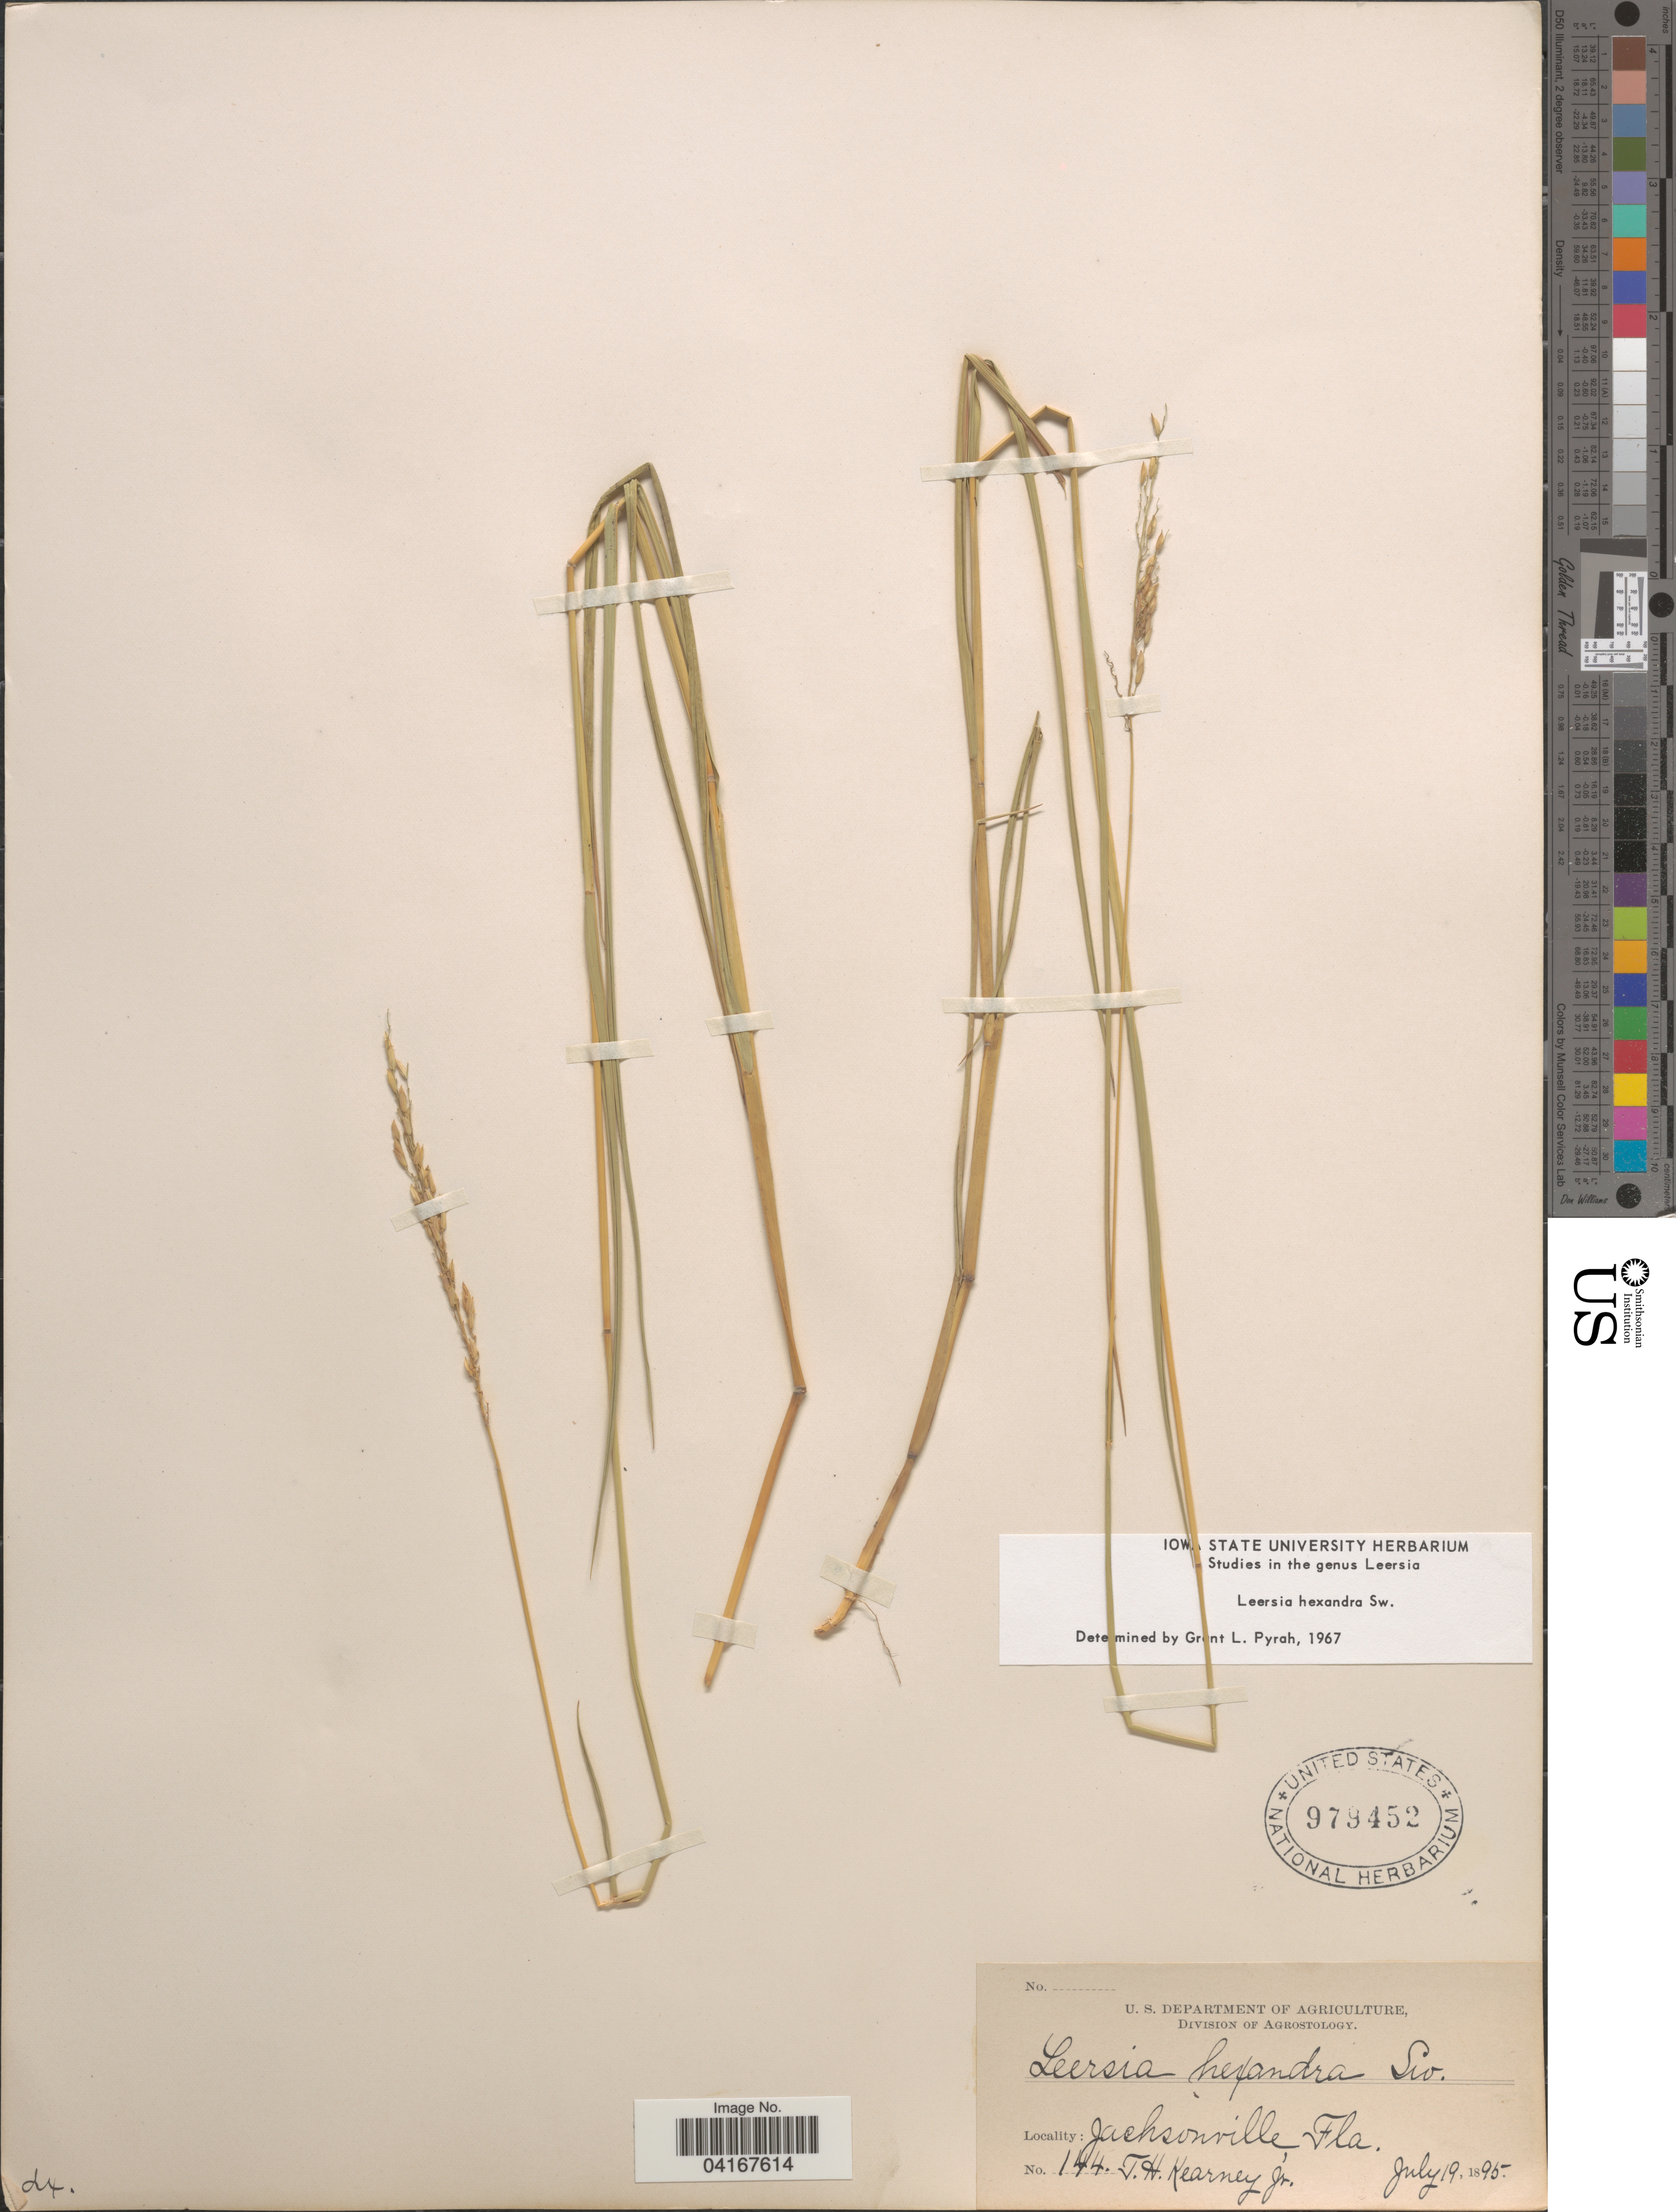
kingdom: Plantae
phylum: Tracheophyta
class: Liliopsida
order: Poales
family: Poaceae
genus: Leersia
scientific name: Leersia hexandra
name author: Sw.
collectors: T. H. Kearney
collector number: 144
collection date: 1895-07-19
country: United States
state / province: Florida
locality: Jacksonville.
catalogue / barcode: US 979452